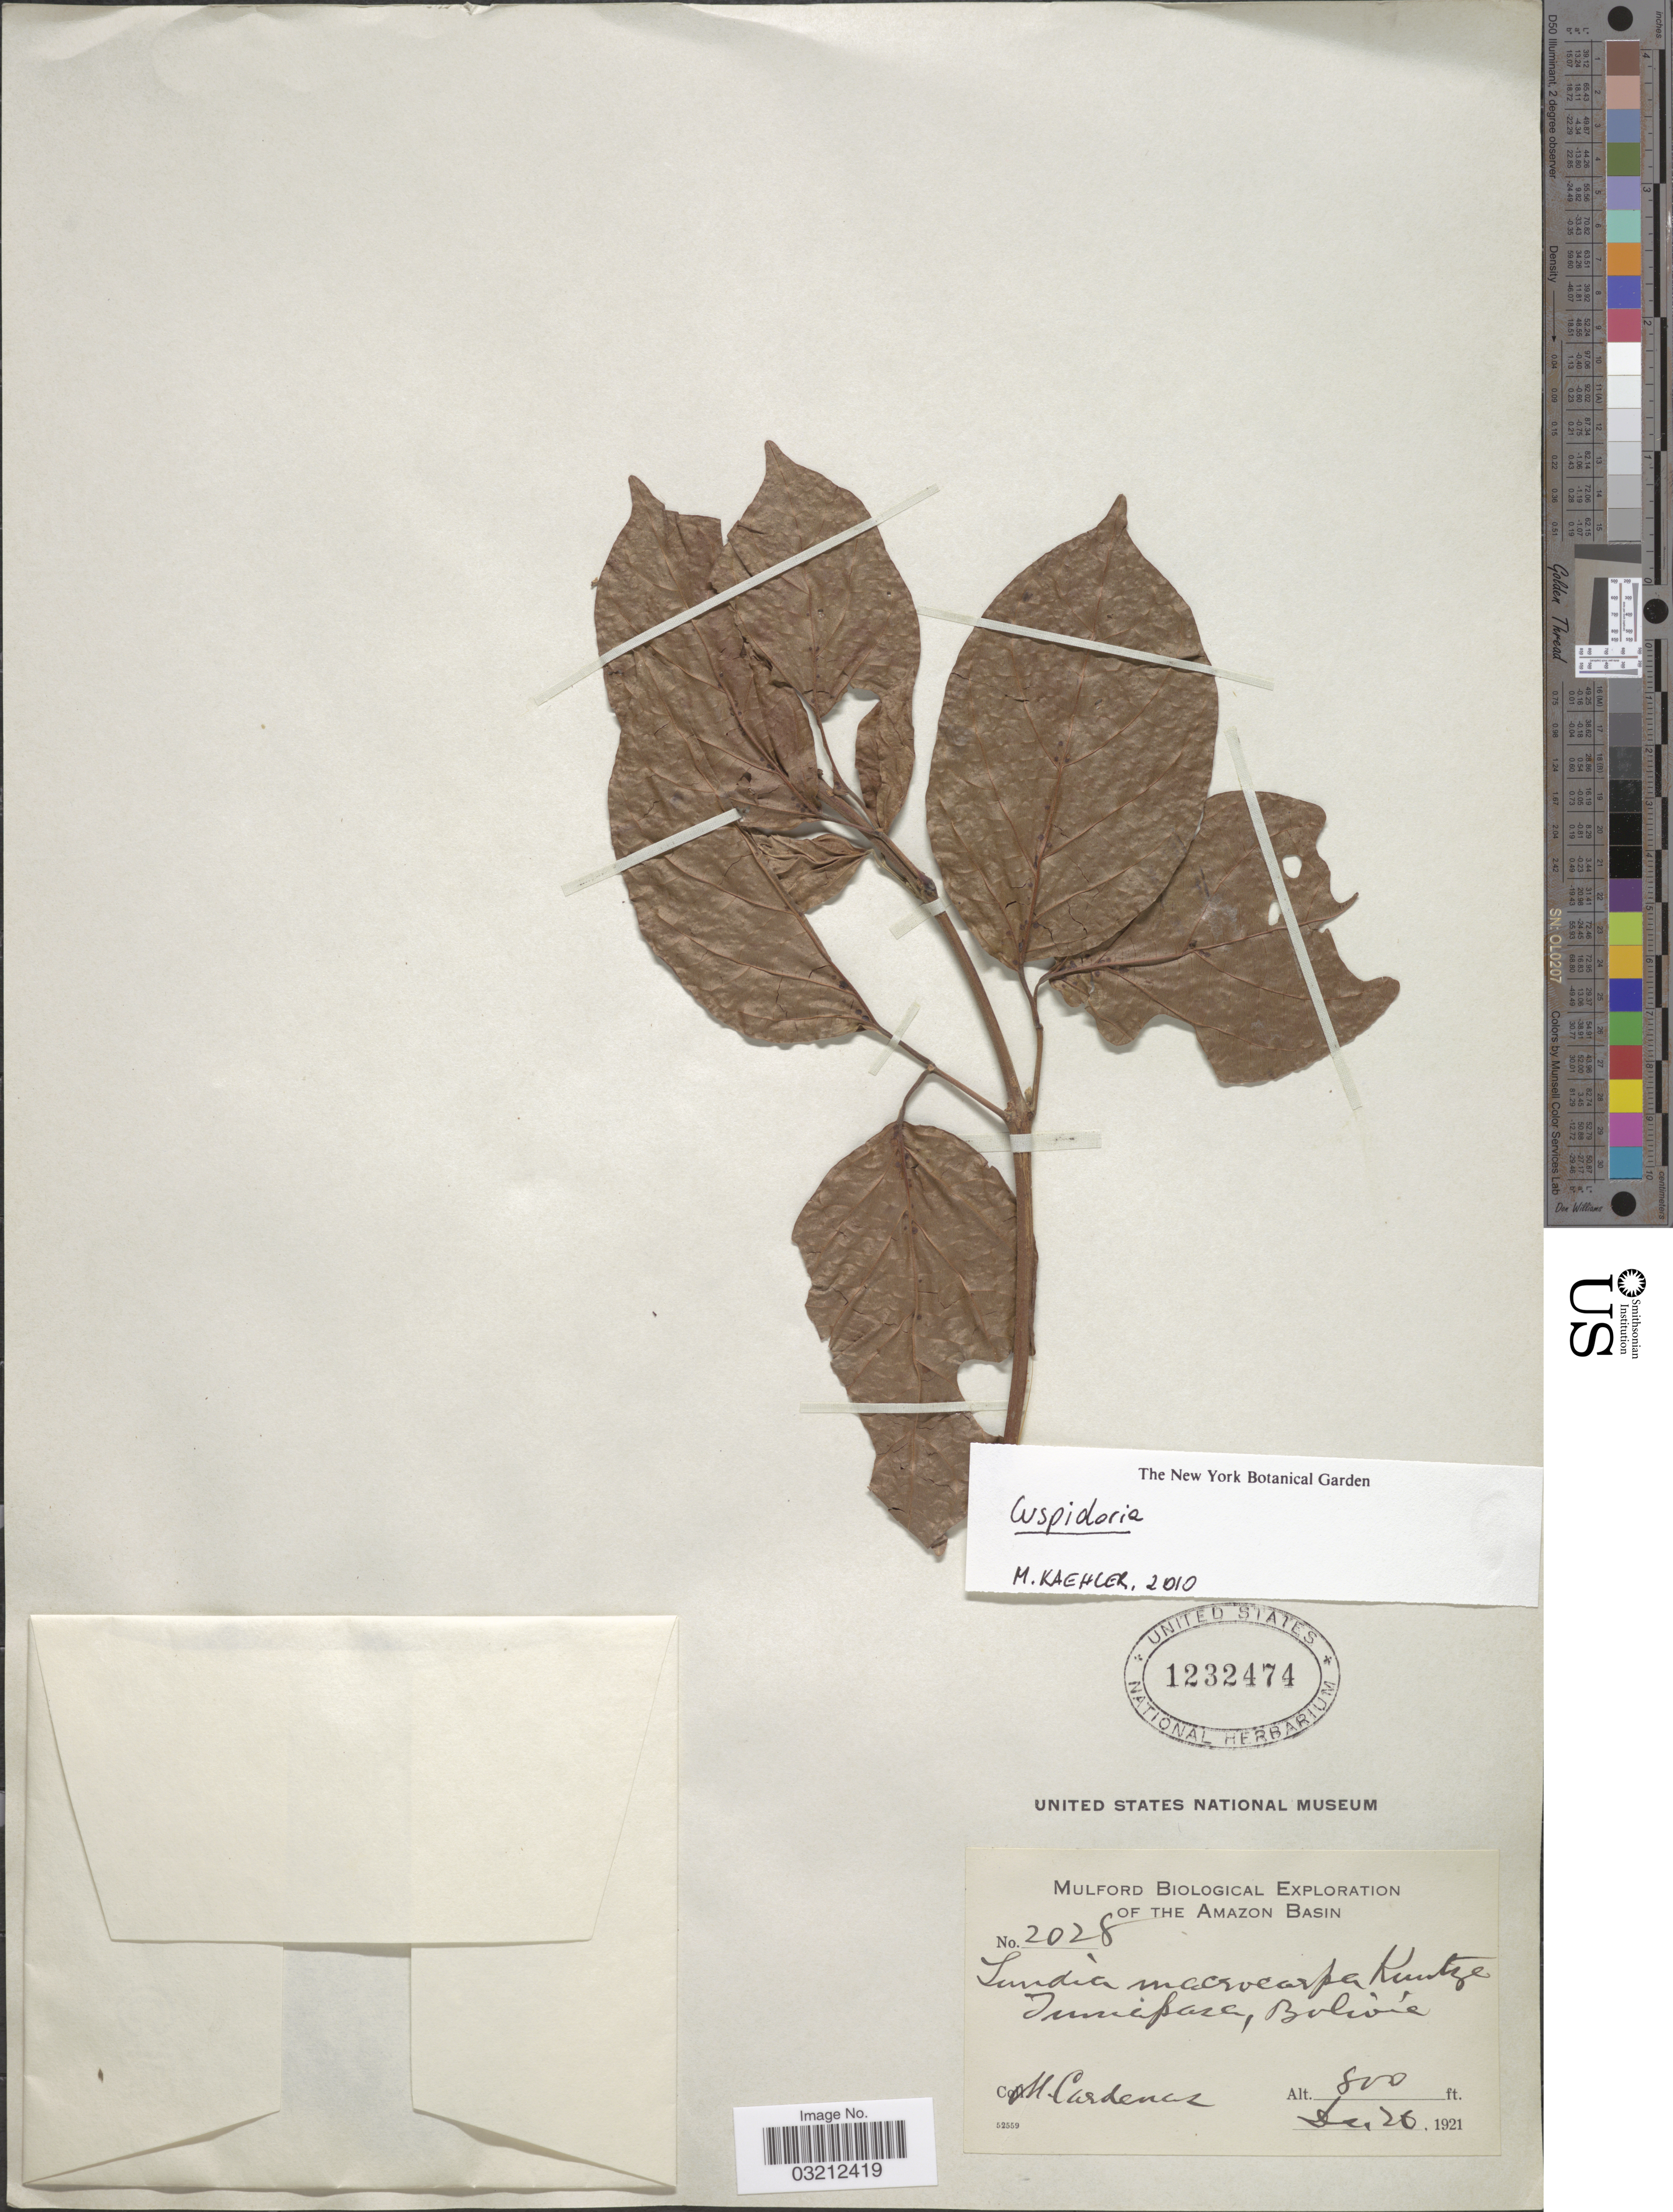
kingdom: Plantae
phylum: Tracheophyta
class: Magnoliopsida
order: Lamiales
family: Bignoniaceae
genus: Cuspidaria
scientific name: Cuspidaria sp.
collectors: M. Cárdenas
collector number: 2028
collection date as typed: Dec. 20, 1921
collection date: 1921-12-20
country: Bolivia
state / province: La Paz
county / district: Iturralde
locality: Tumupasa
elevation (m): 244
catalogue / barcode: US 1232474